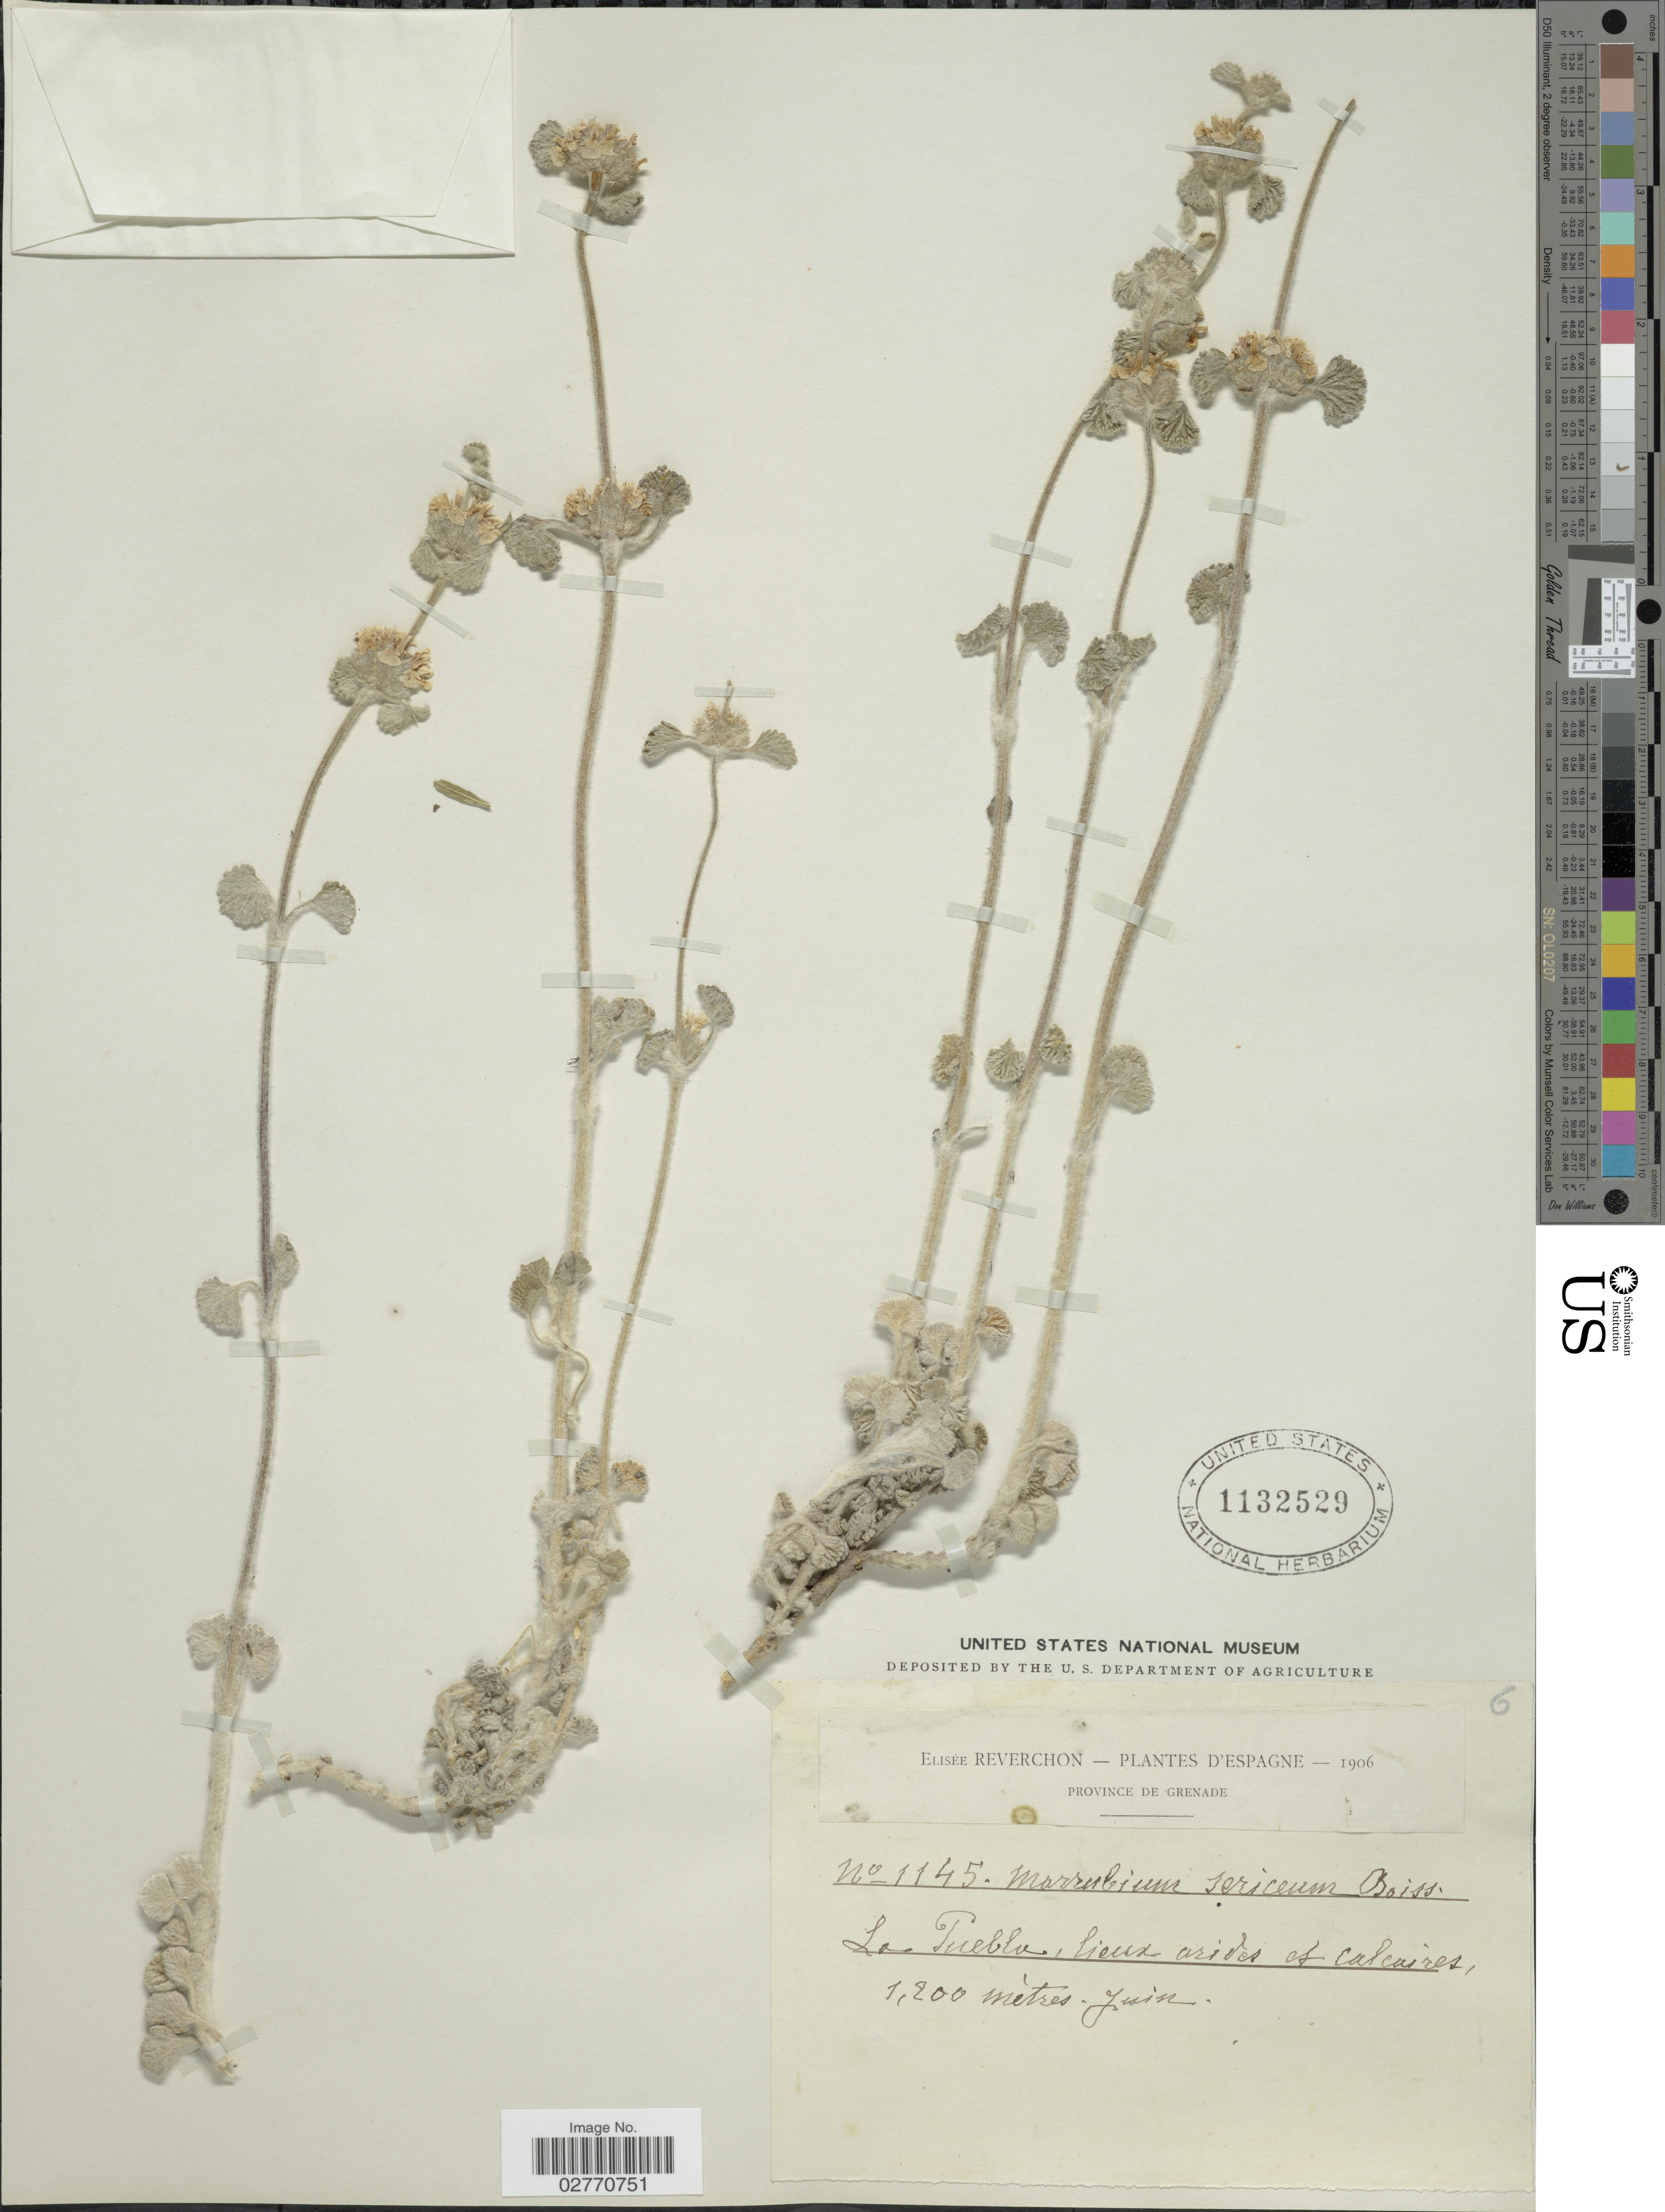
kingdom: Plantae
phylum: Tracheophyta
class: Magnoliopsida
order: Lamiales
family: Lamiaceae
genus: Marrubium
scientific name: Marrubium sericeum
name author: Boiss.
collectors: E. Reverchon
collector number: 1145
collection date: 1906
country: Spain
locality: Province de Grenade, La Puebla.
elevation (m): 1200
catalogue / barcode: US 1132529